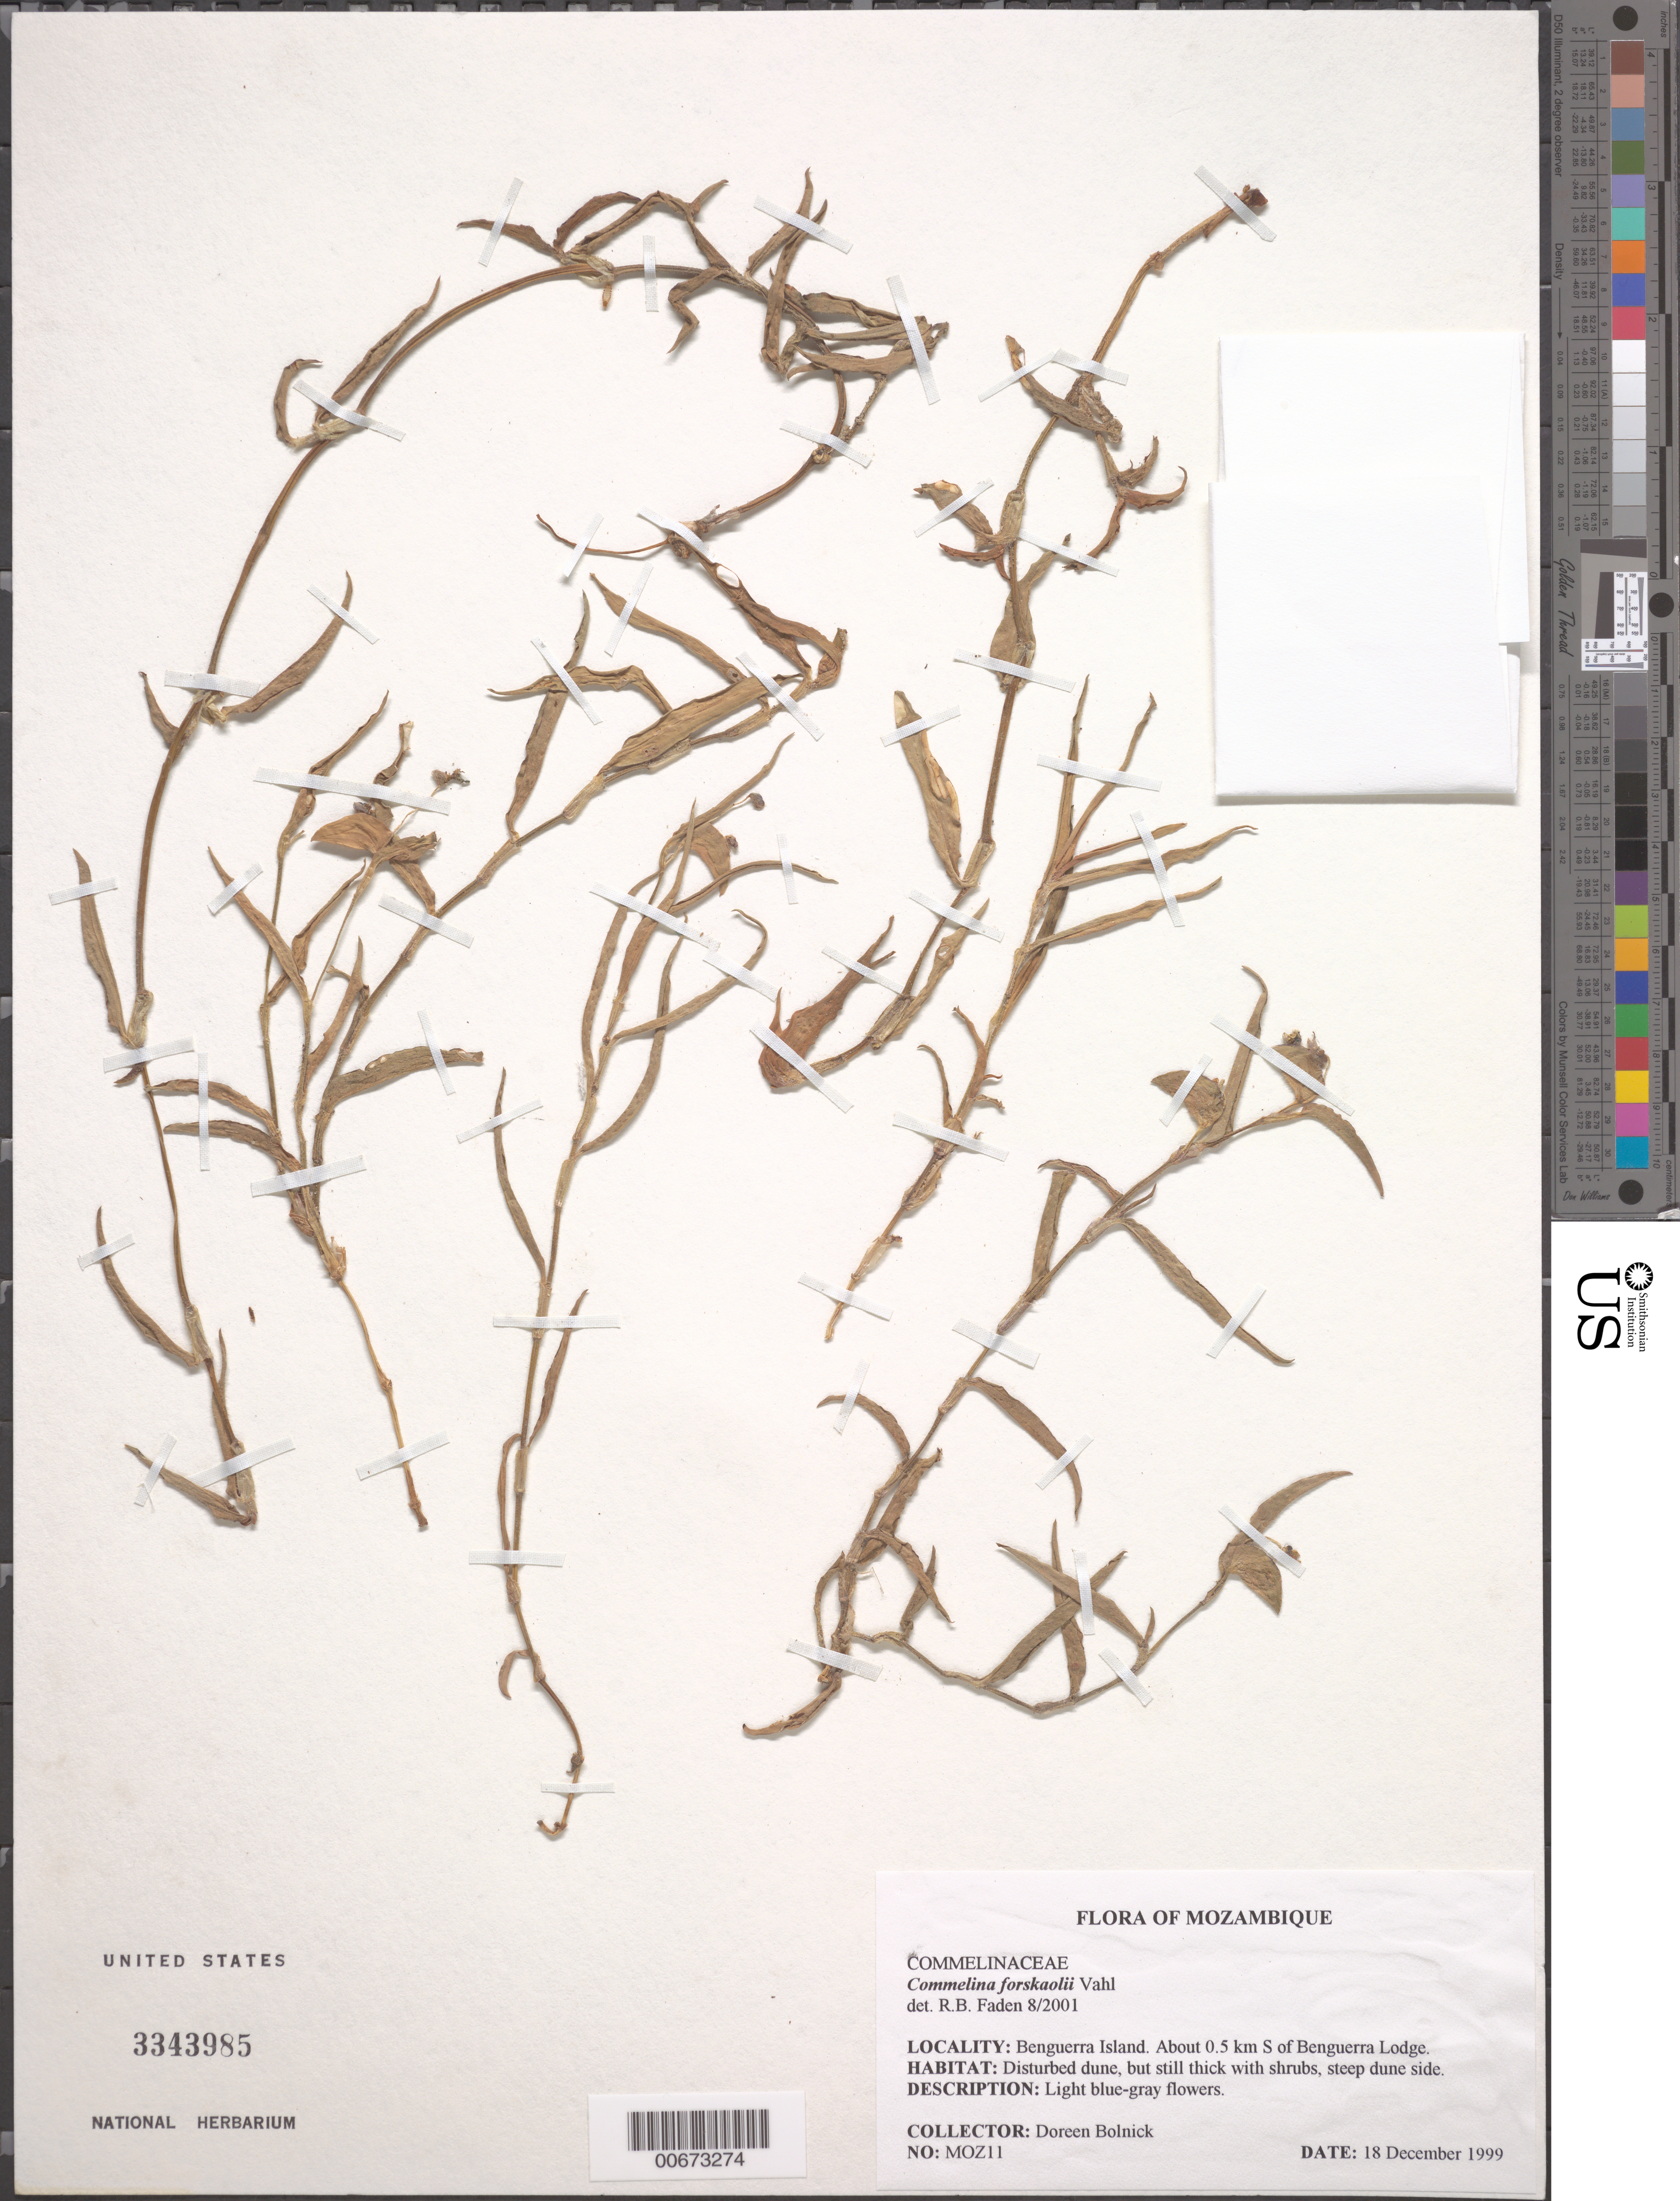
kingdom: Plantae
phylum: Tracheophyta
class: Liliopsida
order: Commelinales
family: Commelinaceae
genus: Commelina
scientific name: Commelina forskaolii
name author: Vahl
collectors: D. Bolnick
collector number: MOZ11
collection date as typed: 18 Dec 1999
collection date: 1999-12-18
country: Mozambique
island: Benguerra Island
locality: S of Benguerra Lodge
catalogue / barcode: US 3343985